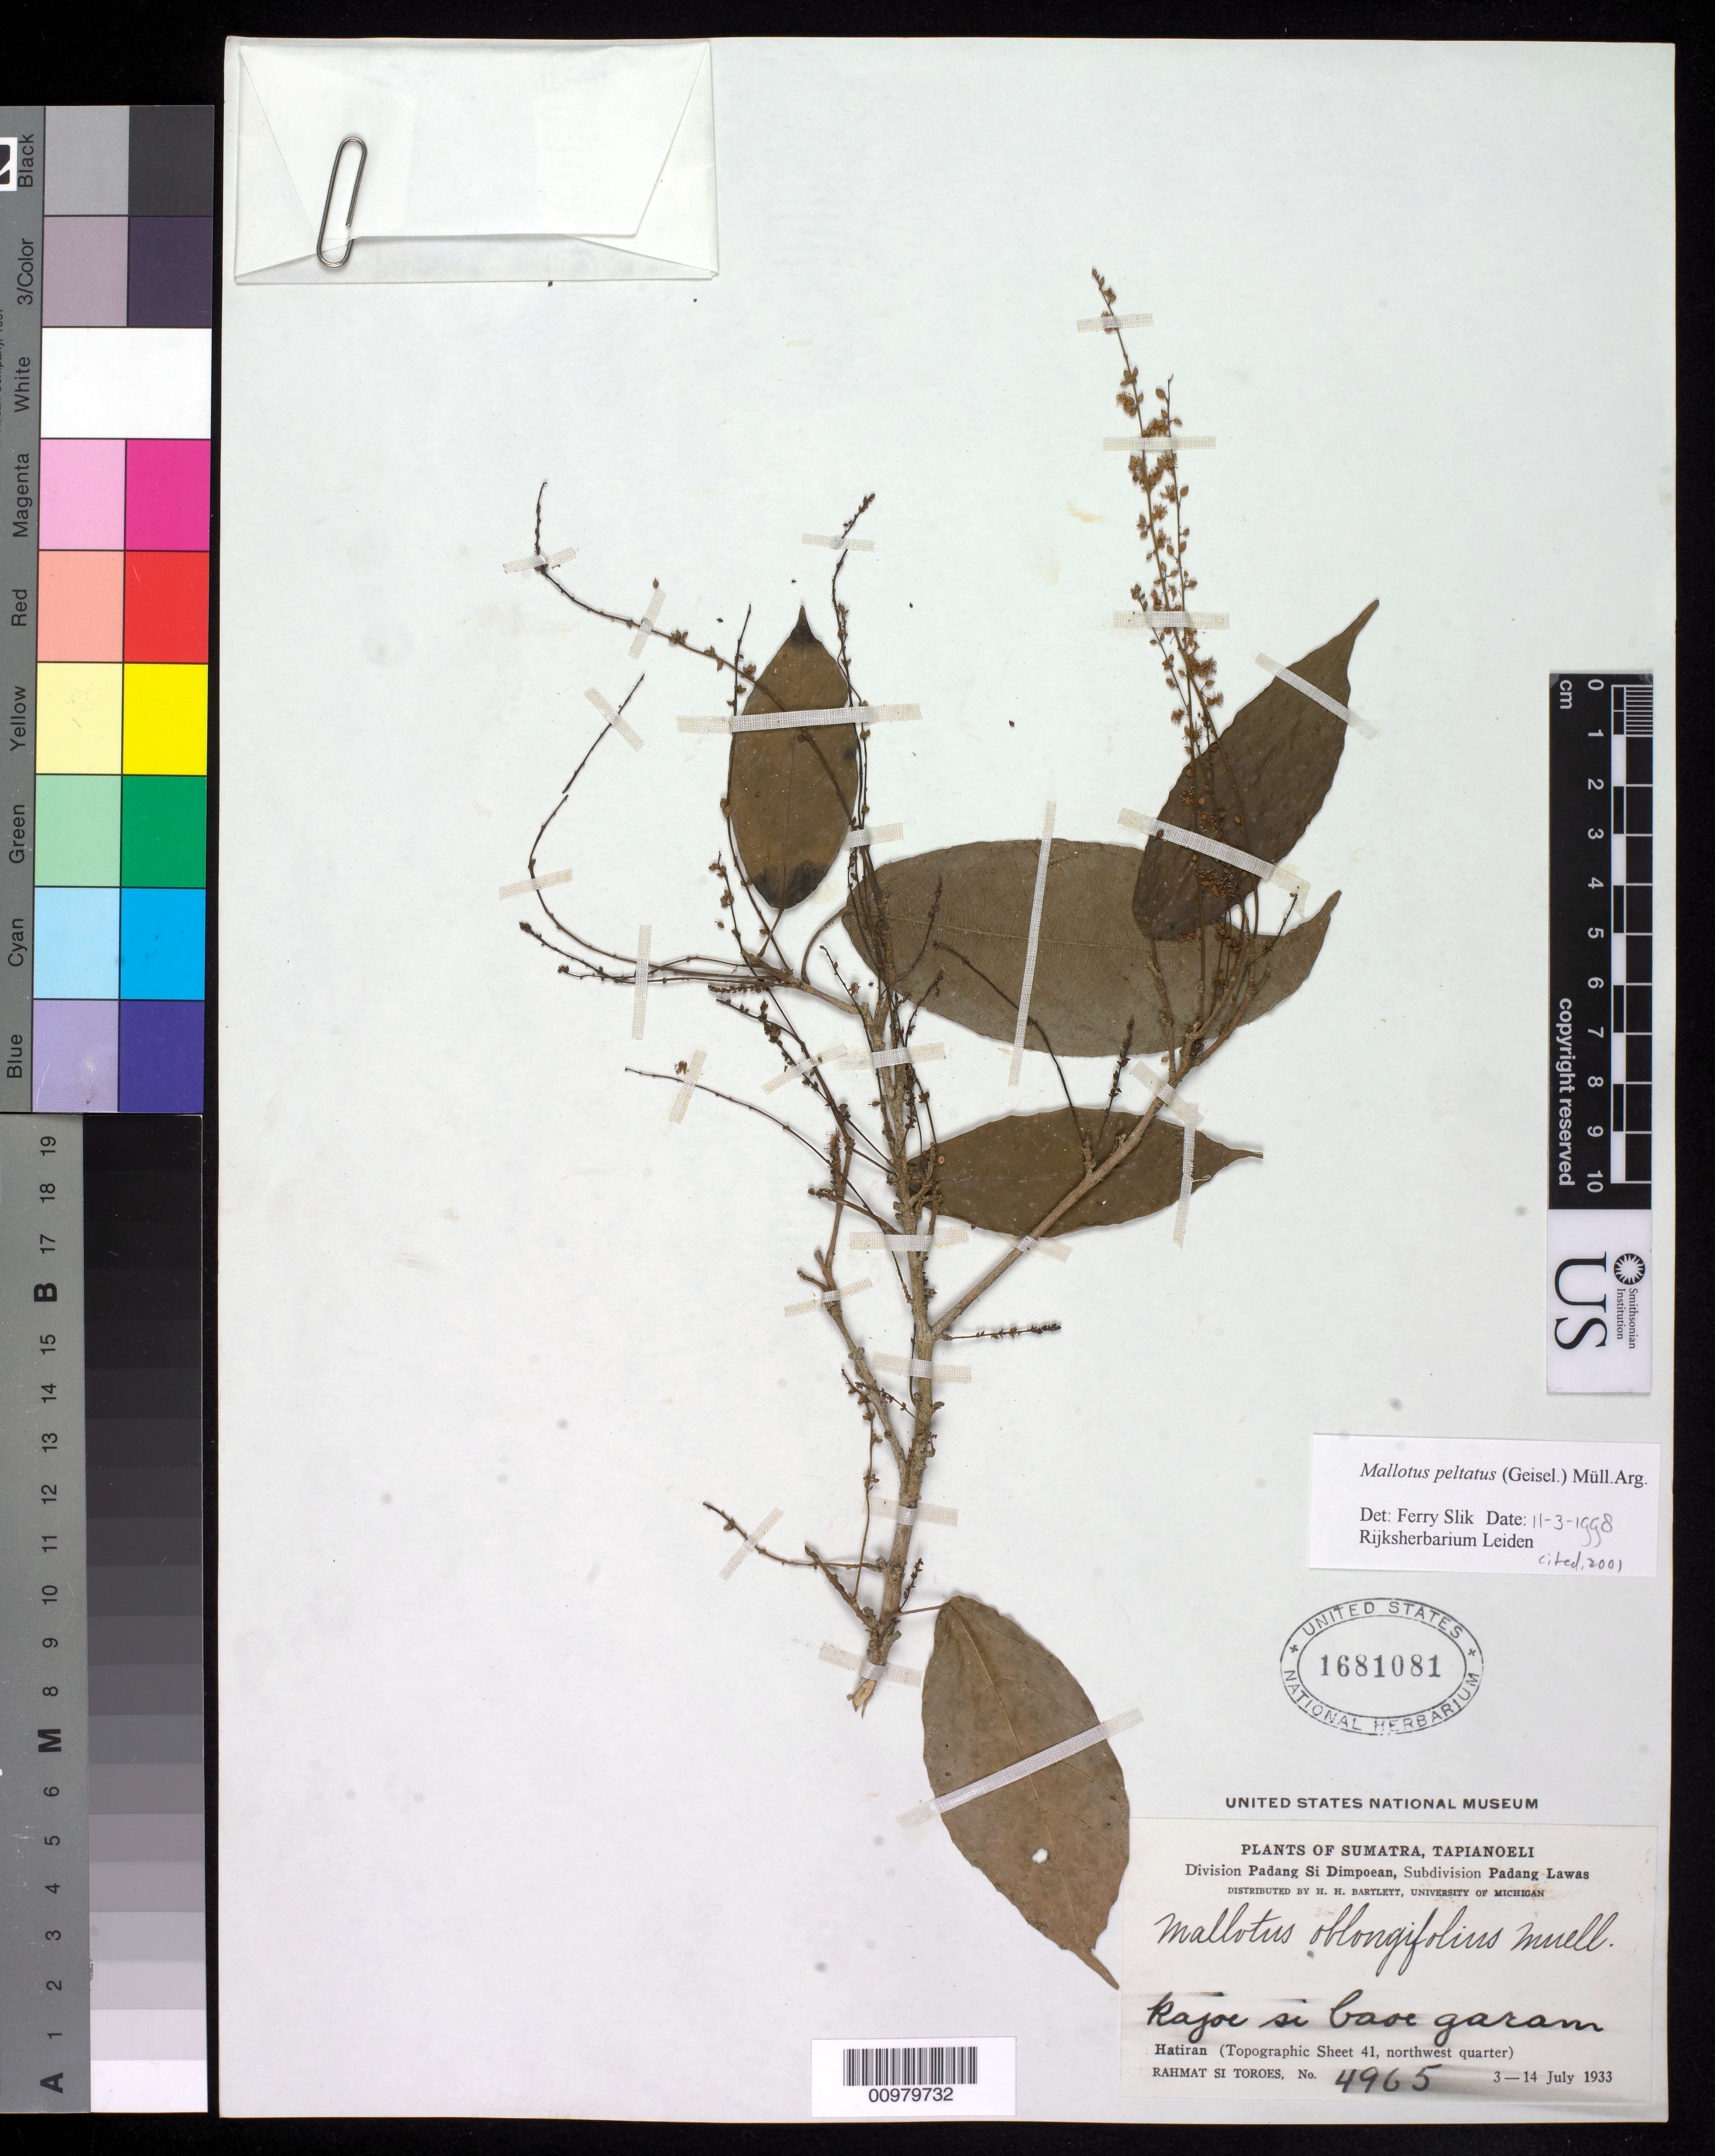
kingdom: Plantae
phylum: Tracheophyta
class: Magnoliopsida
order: Malpighiales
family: Euphorbiaceae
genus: Mallotus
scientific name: Mallotus peltatus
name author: (Geiseler) Müll. Arg.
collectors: Rahmat Si Boeea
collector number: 4965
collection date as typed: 03 Jul 1933 to 14 Jul 1933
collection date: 1933-07-03/1933-07-14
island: Island Unknown or uncertain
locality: Topographic Sheet 41, northwest quarter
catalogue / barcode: US 1681081